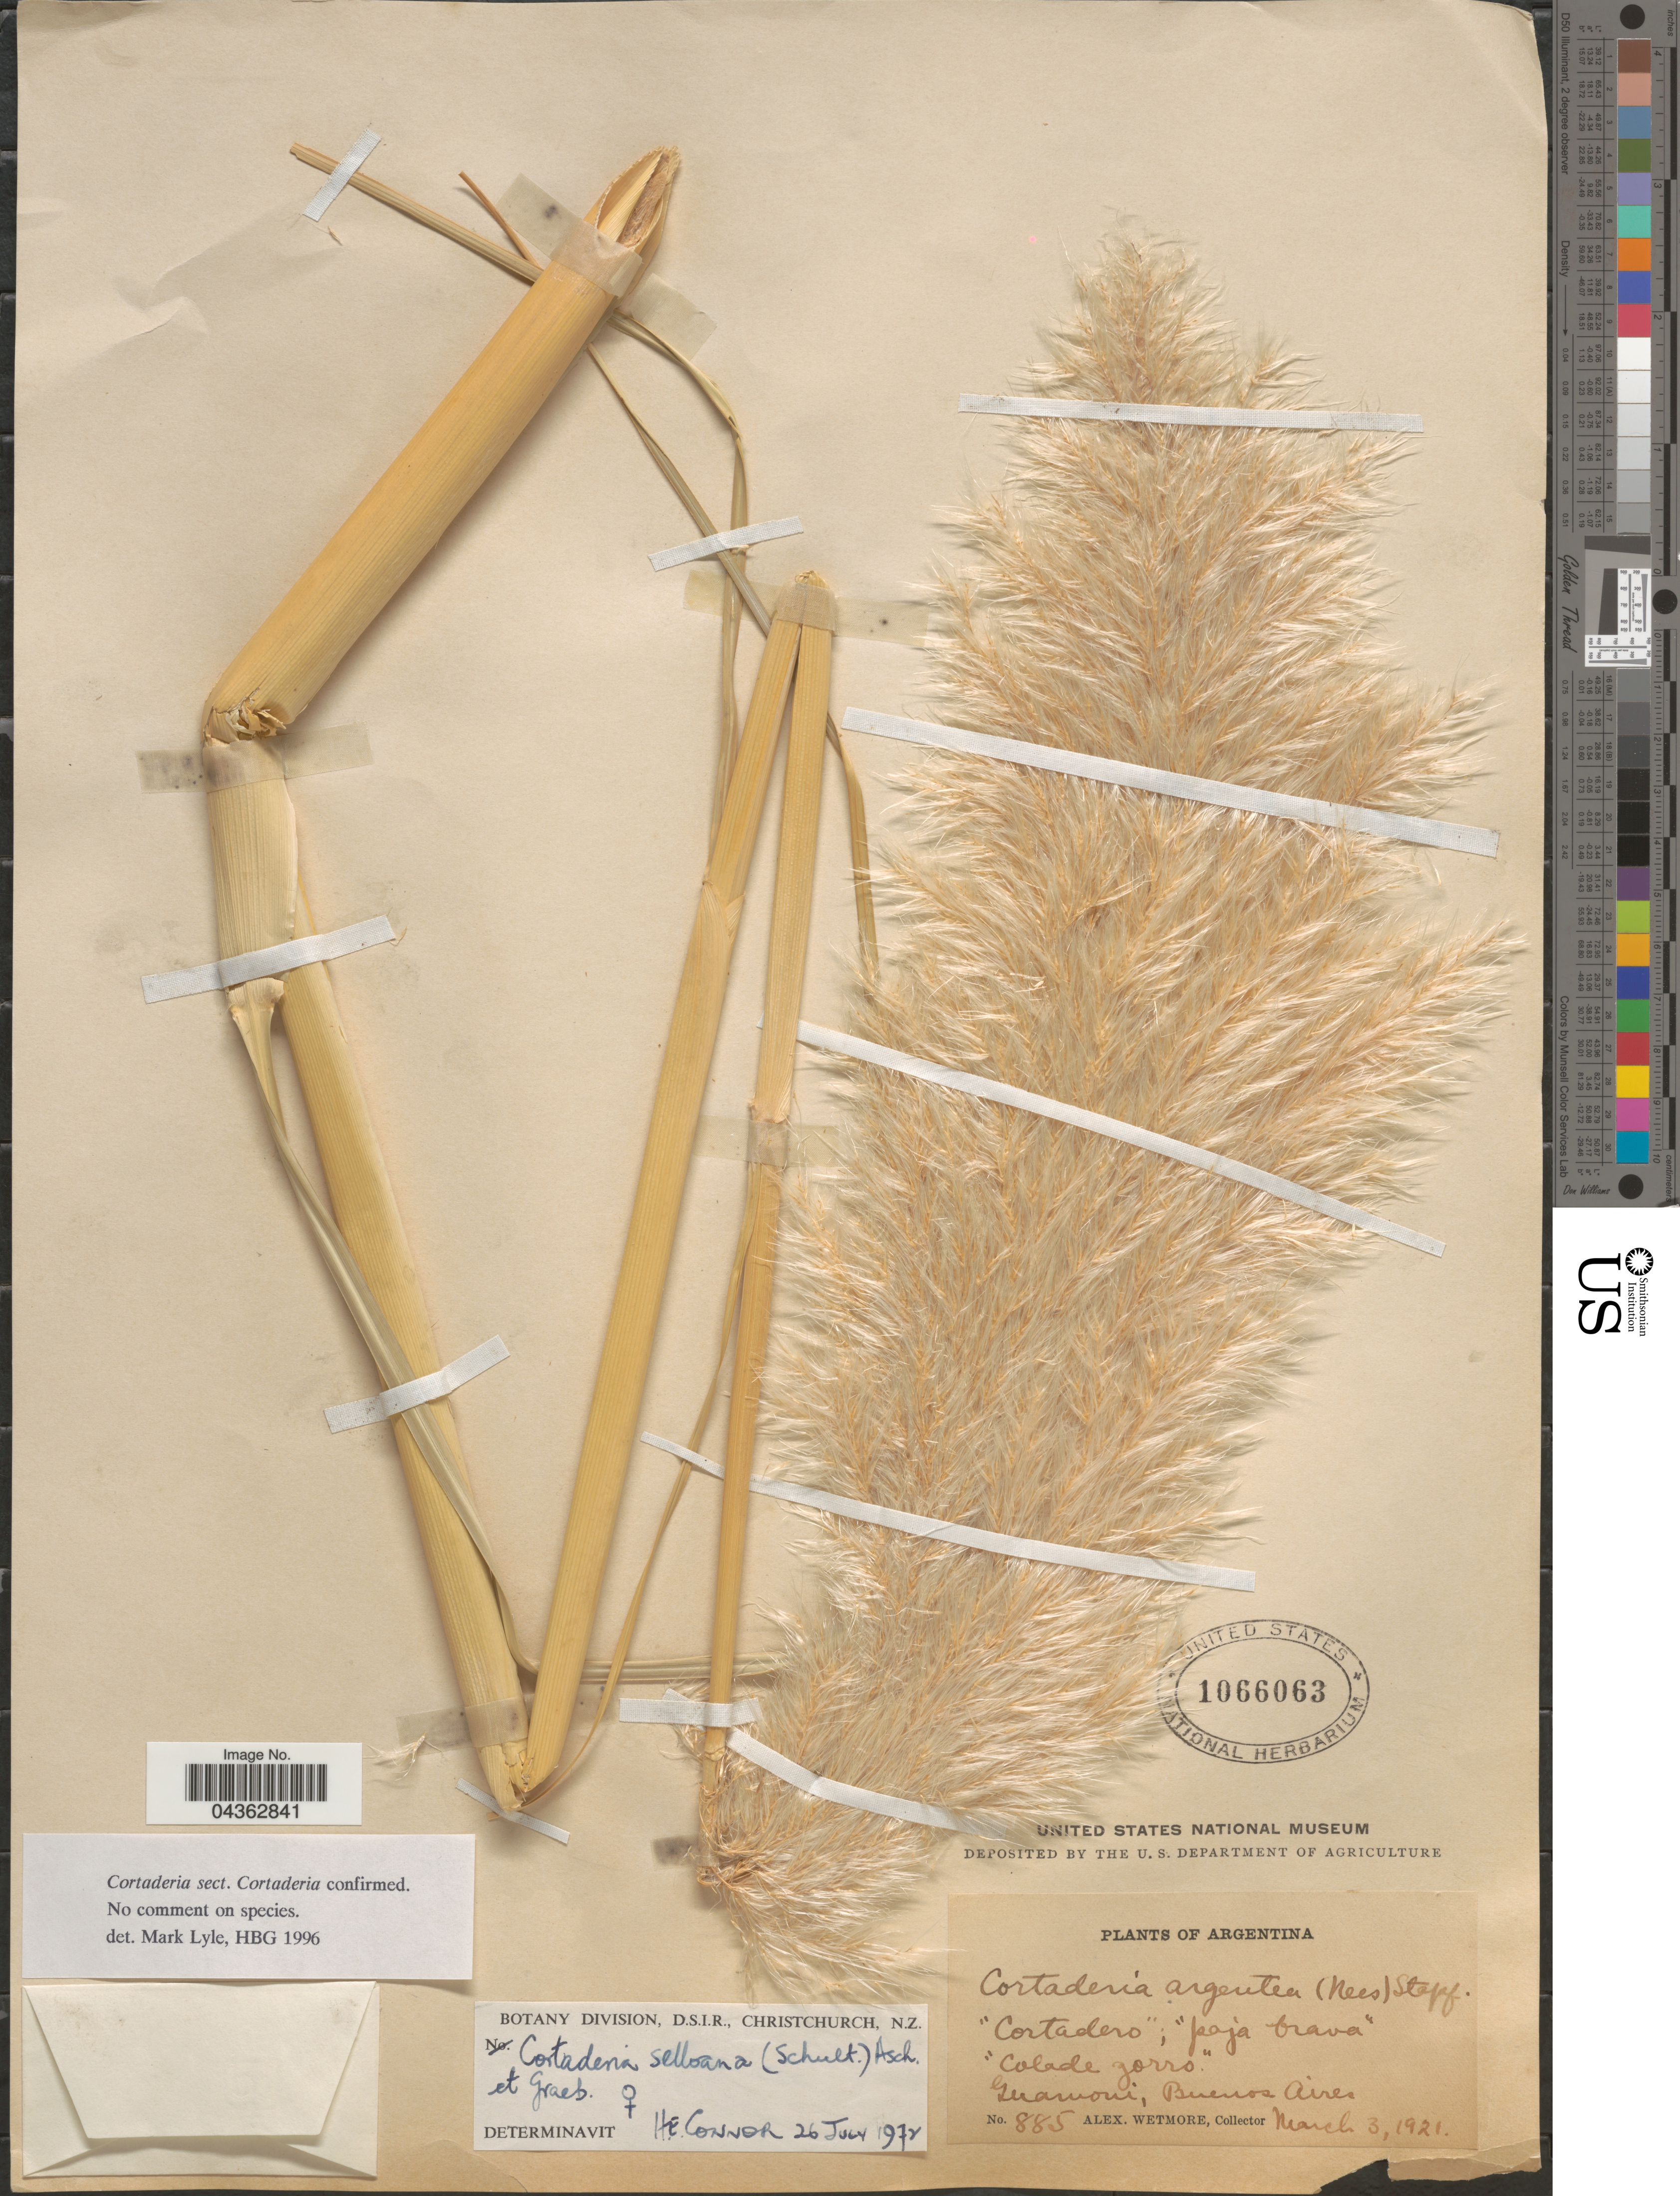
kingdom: Plantae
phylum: Tracheophyta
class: Liliopsida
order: Poales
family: Poaceae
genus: Cortaderia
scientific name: Cortaderia selloana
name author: (Schult. & Schult. f.) Asch. & Graebn.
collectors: A. Wetmore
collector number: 885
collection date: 1921-03-03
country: Argentina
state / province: Buenos Aires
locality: Guamoni.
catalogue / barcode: US 1066063